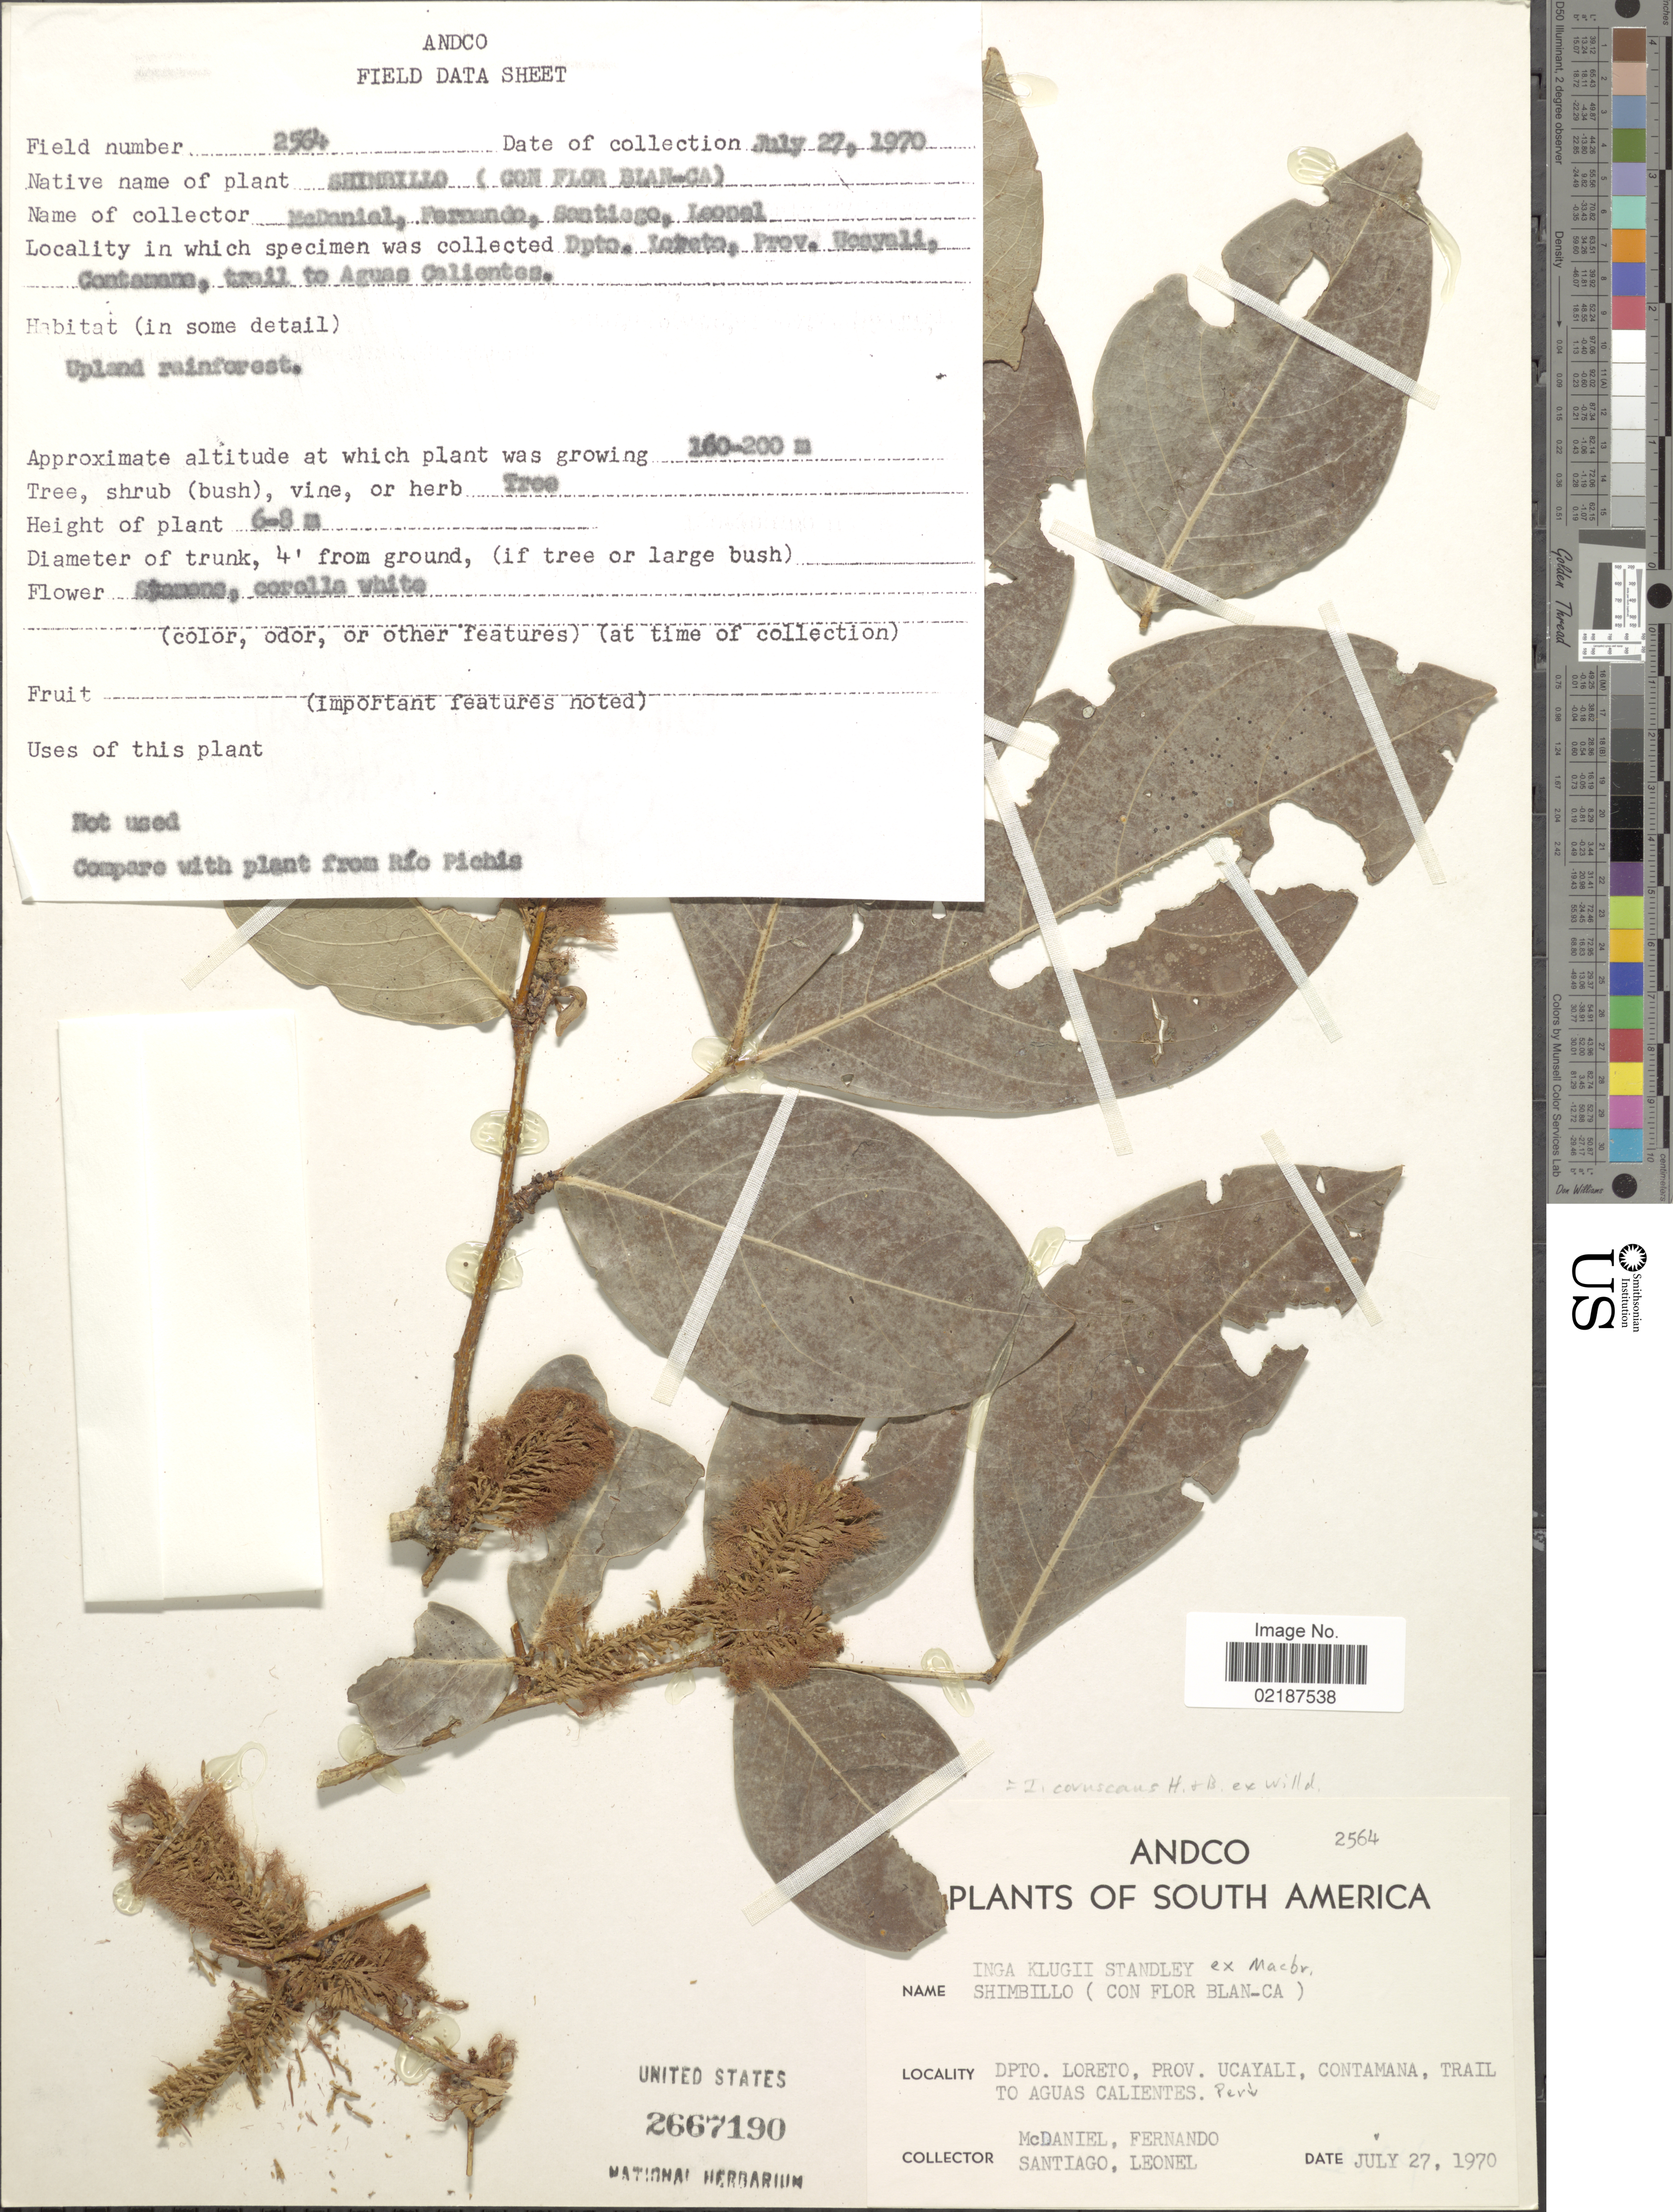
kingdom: Plantae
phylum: Tracheophyta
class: Magnoliopsida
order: Fabales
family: Fabaceae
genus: Inga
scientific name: Inga coruscans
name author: Humb. & Bonpl. ex Willd.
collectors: -- McDaniel, -- Fernando, -. Santiago & -- Leonel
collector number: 2564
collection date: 1970-07-27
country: Peru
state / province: Loreto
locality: Dpto. Loreto, Prov. Ucayali, Contamana, trail to Aquas Calientes. Upland rainforest.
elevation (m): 160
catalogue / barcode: US 2667190